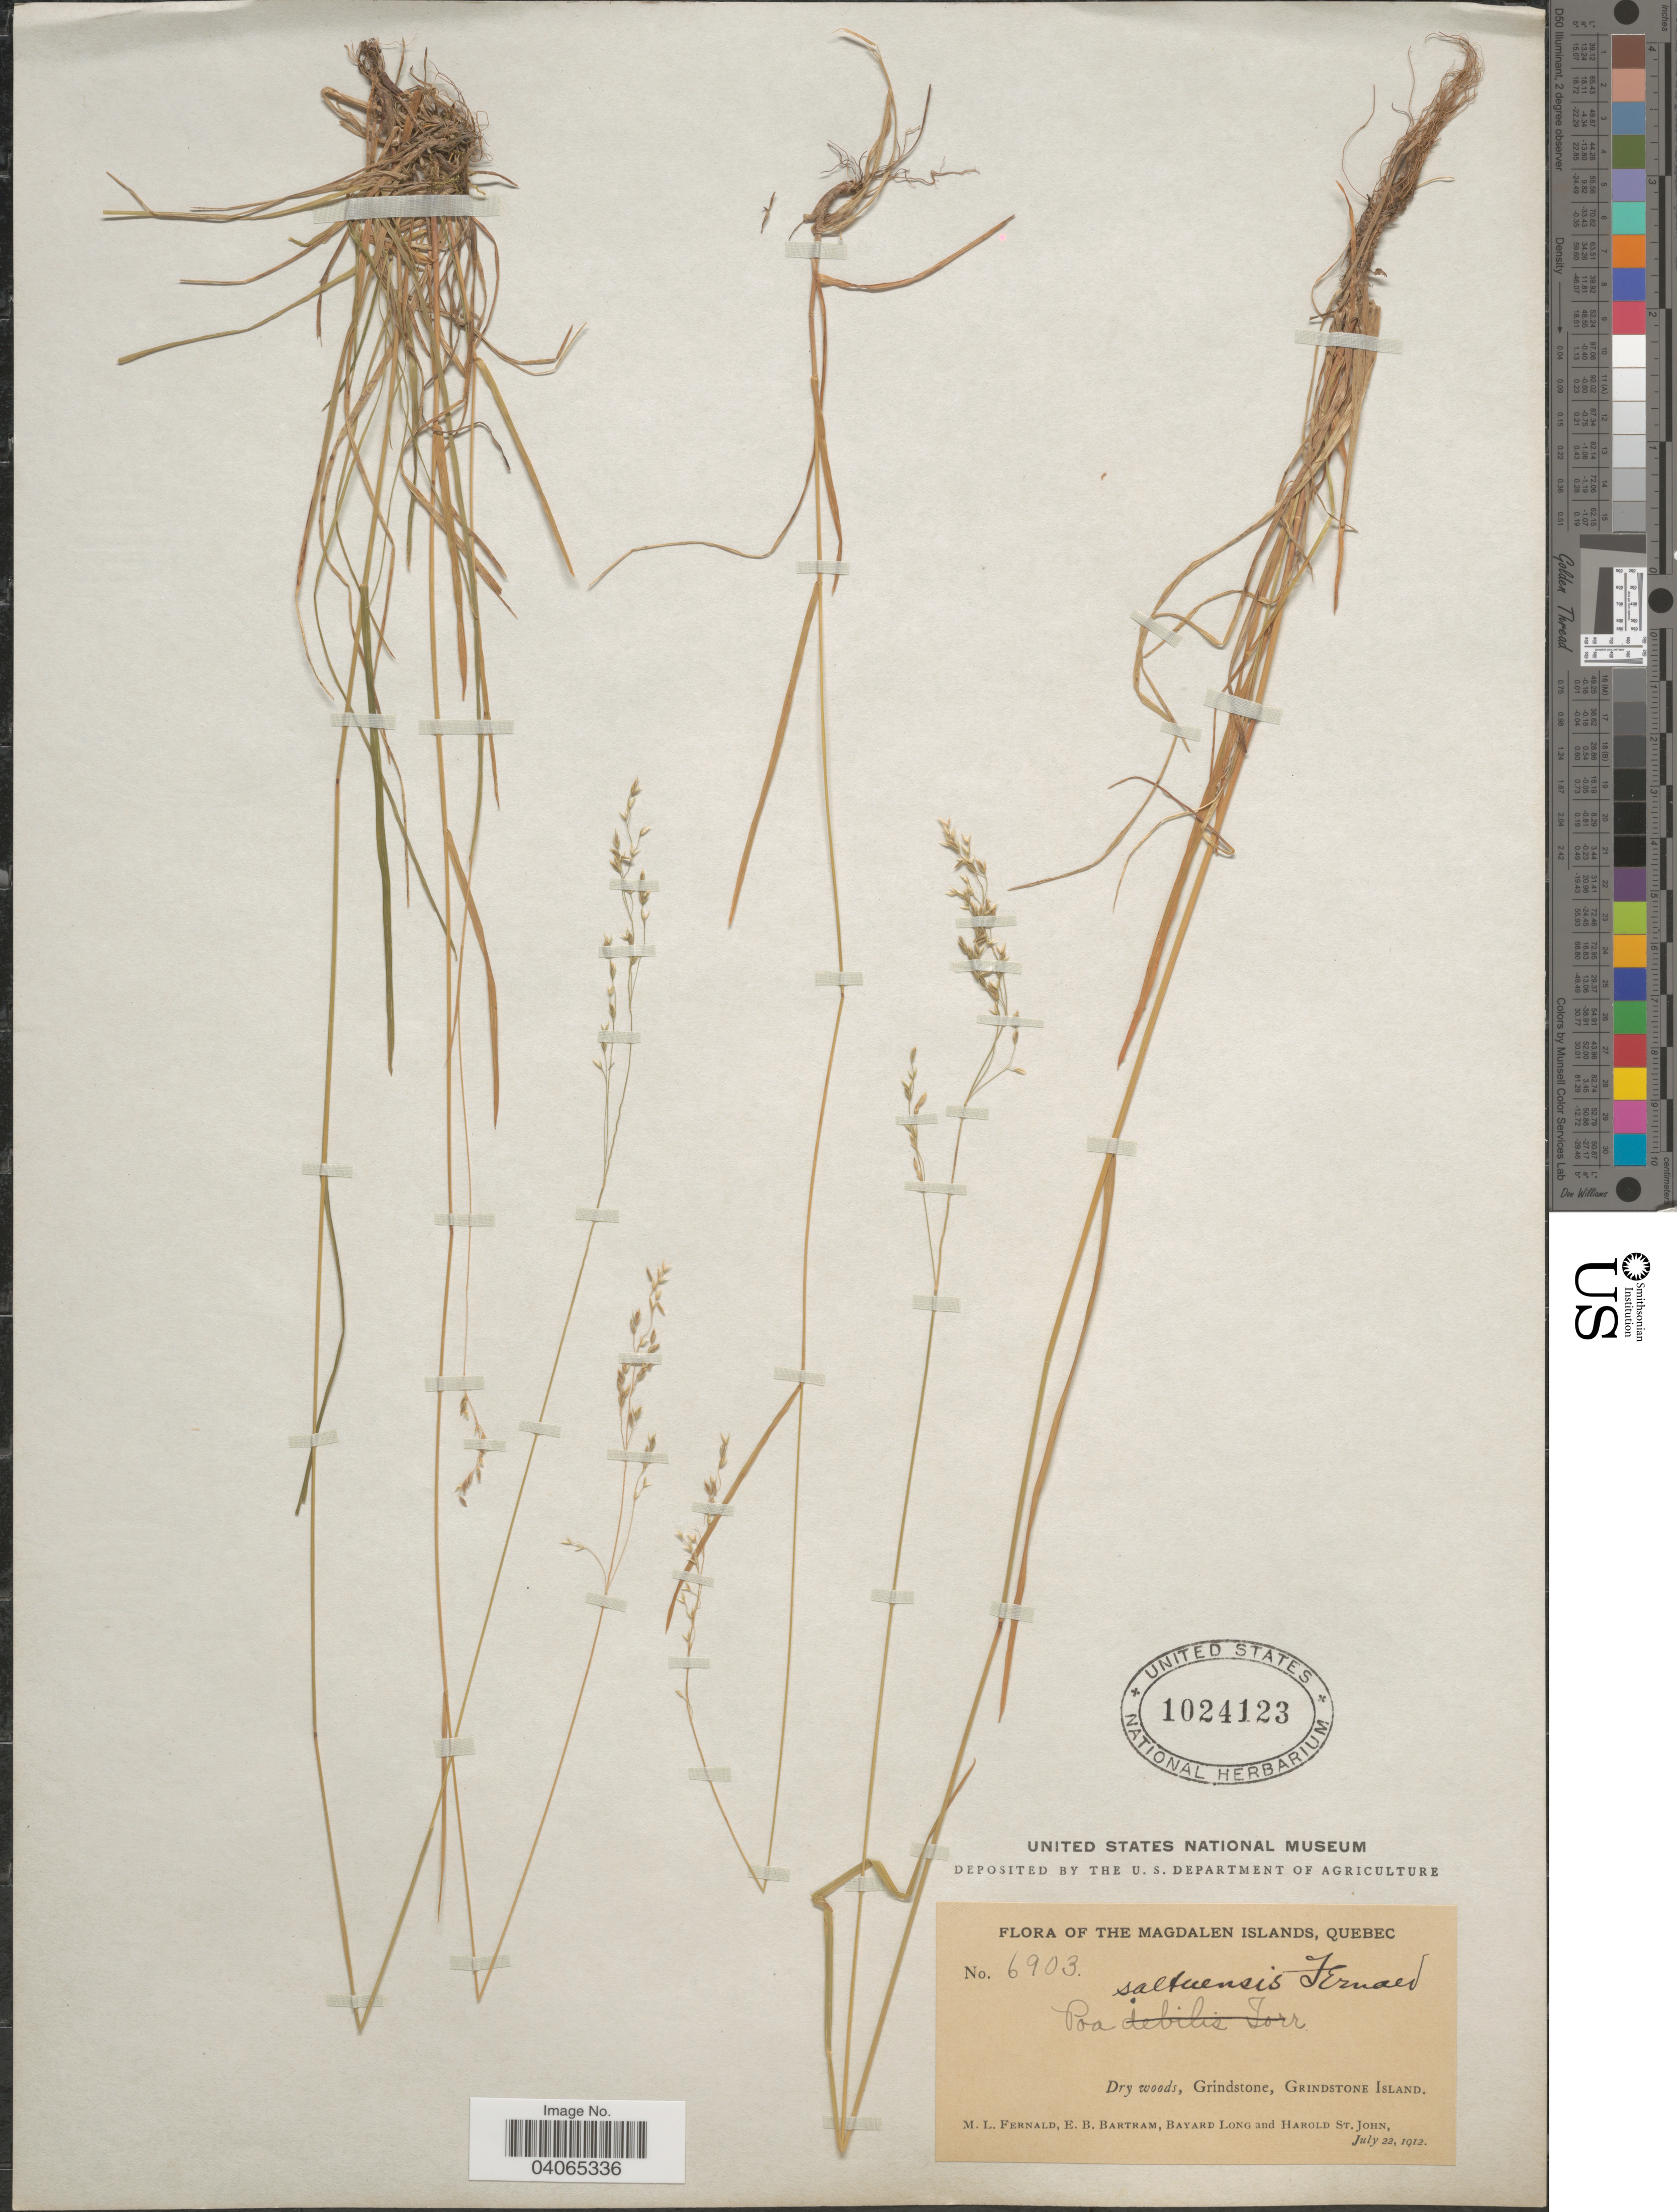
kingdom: Plantae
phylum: Tracheophyta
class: Liliopsida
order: Poales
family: Poaceae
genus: Poa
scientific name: Poa saltuensis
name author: Fernald & Wiegand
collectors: M. L. Fernald, E. B. Bartram, B. Long & H. St. John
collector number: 6903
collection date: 1912-07-22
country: Canada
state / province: Quebec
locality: Magdalen Islands. Dry woods, Grindstone, Grindstone Island.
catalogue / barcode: US 1024123